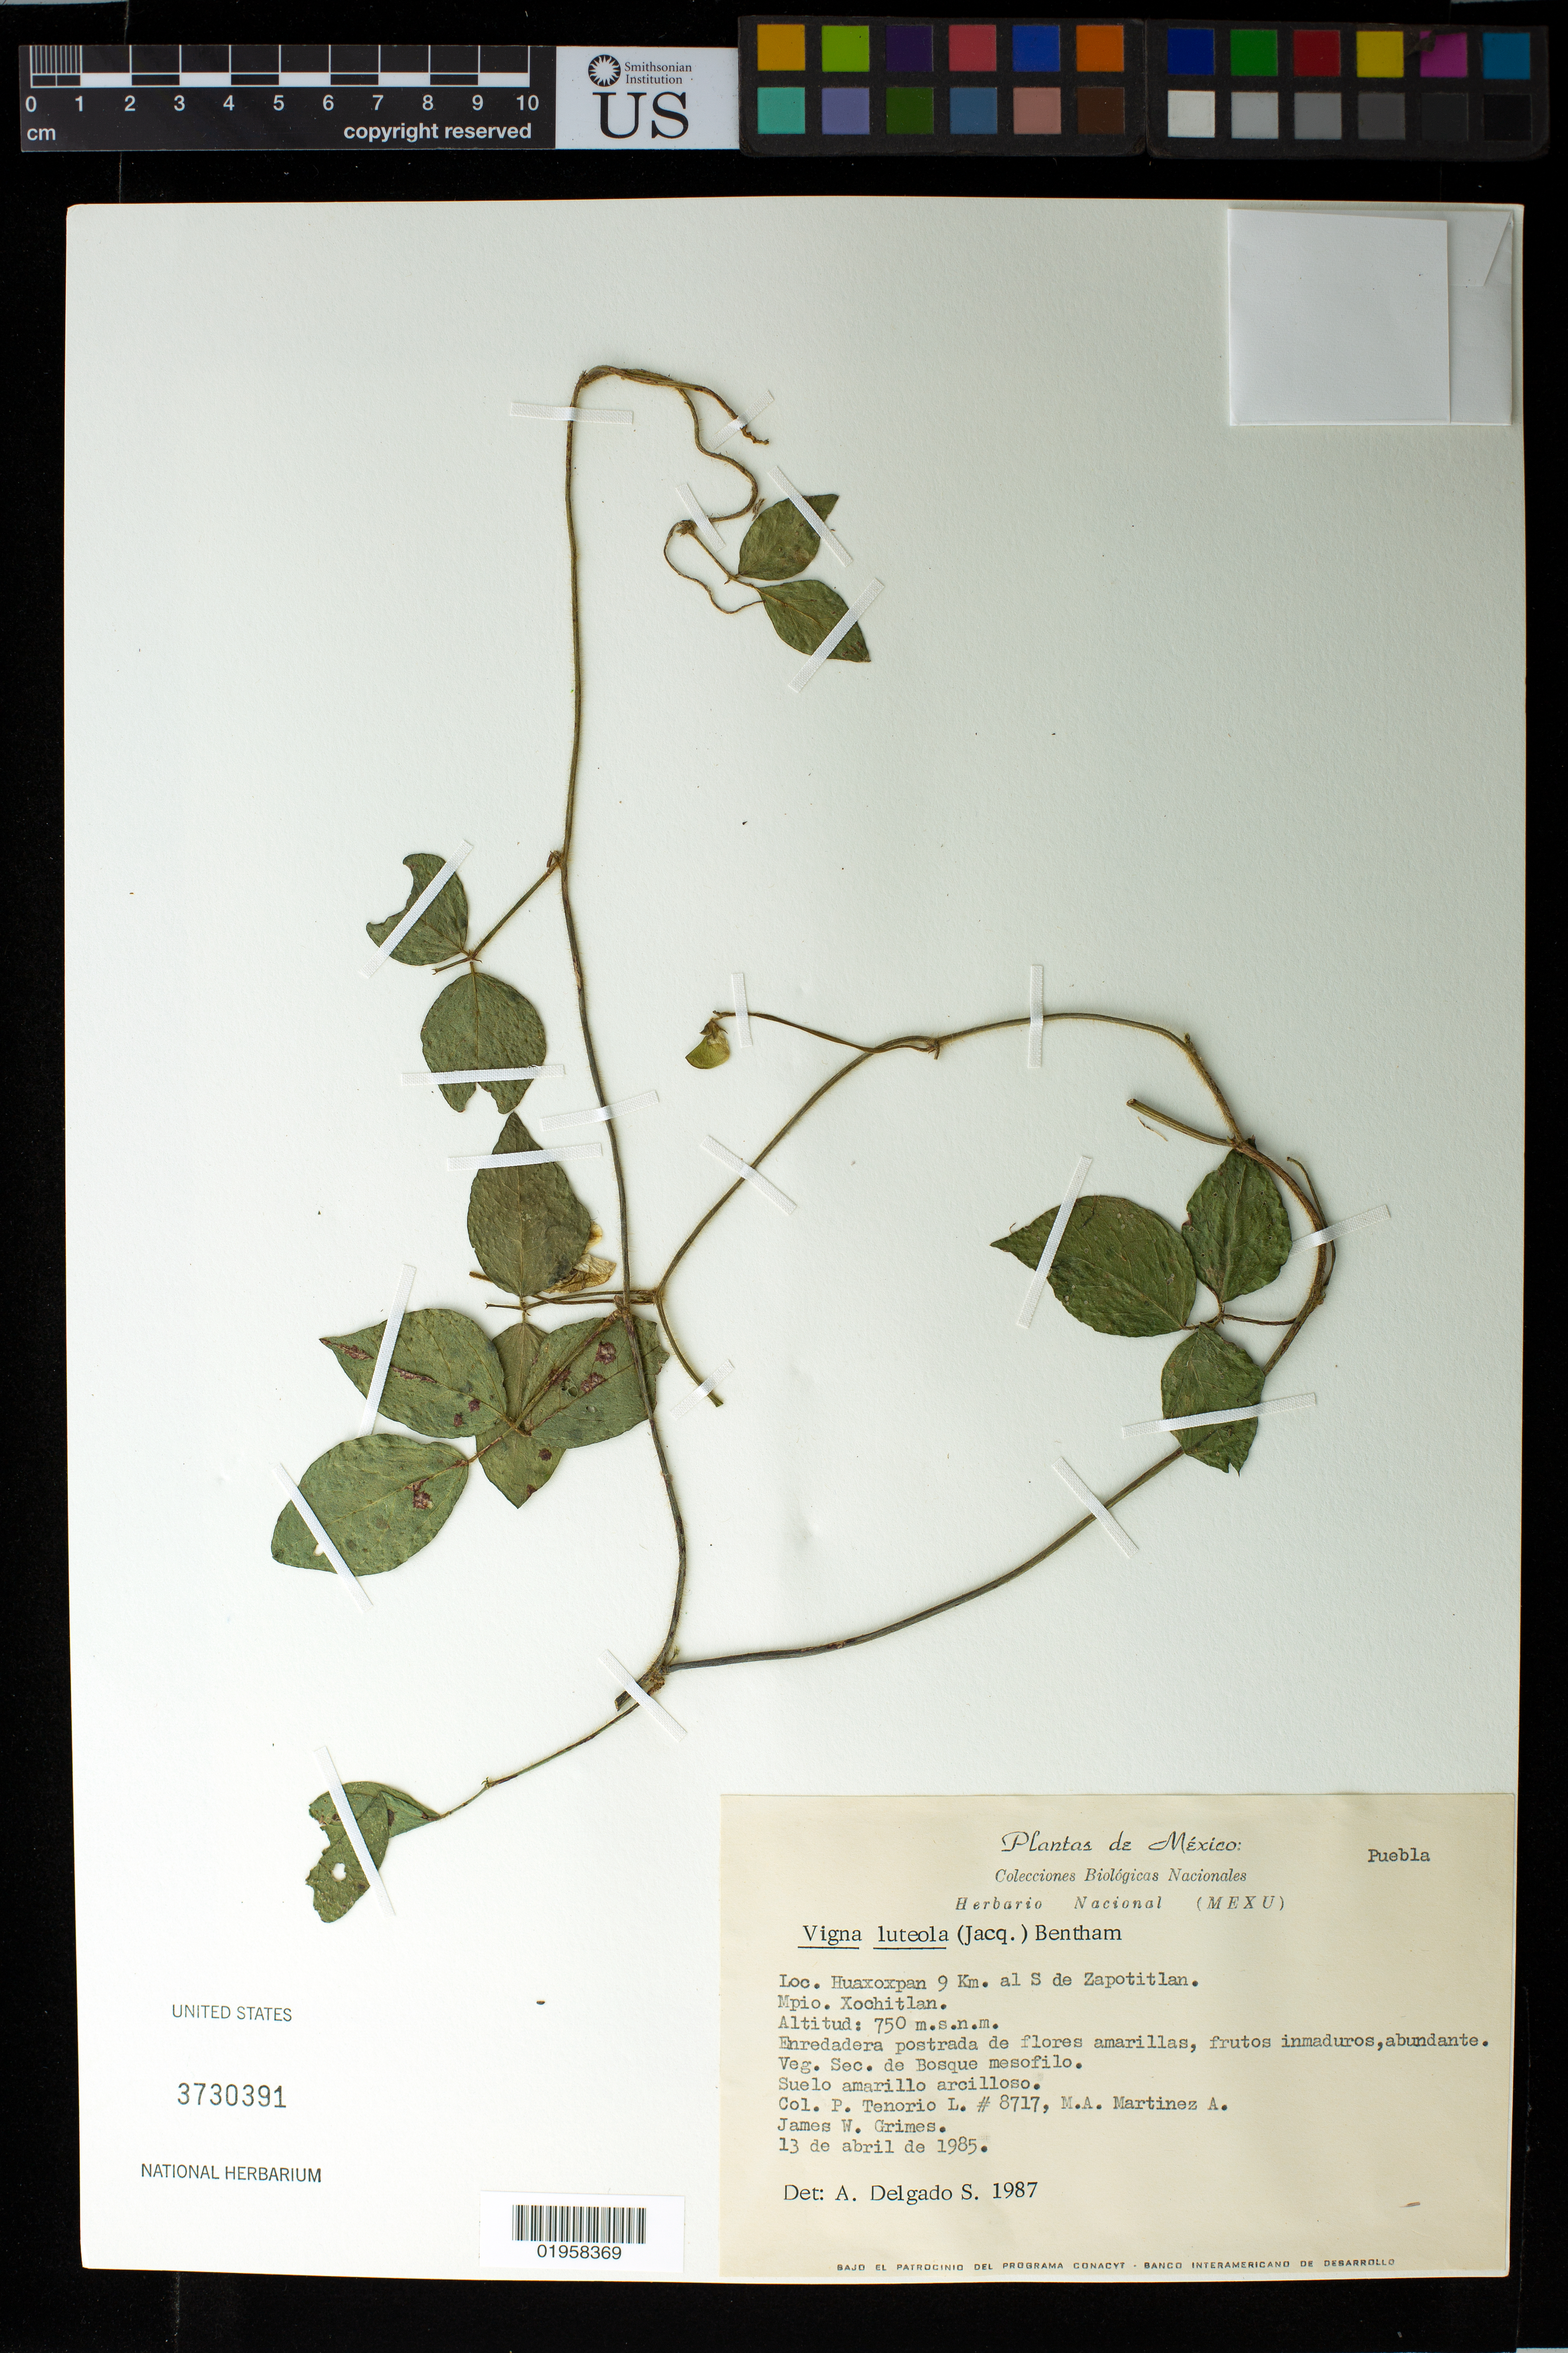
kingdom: Plantae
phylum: Tracheophyta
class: Magnoliopsida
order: Fabales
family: Fabaceae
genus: Vigna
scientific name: Vigna luteola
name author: (Jacq.) Benth.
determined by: Delgado S., A. O.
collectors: P. Tenorio L., M. A. Martínez Alfaro & J. W. Grimes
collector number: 8717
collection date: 1985-04-13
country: Mexico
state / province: Puebla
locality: Huaxoxpan, 9 km al S de Zapotitlan. Mpio. Xochitlan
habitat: Veg. sec. de bosque mesofilo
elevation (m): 750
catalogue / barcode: US 3730391